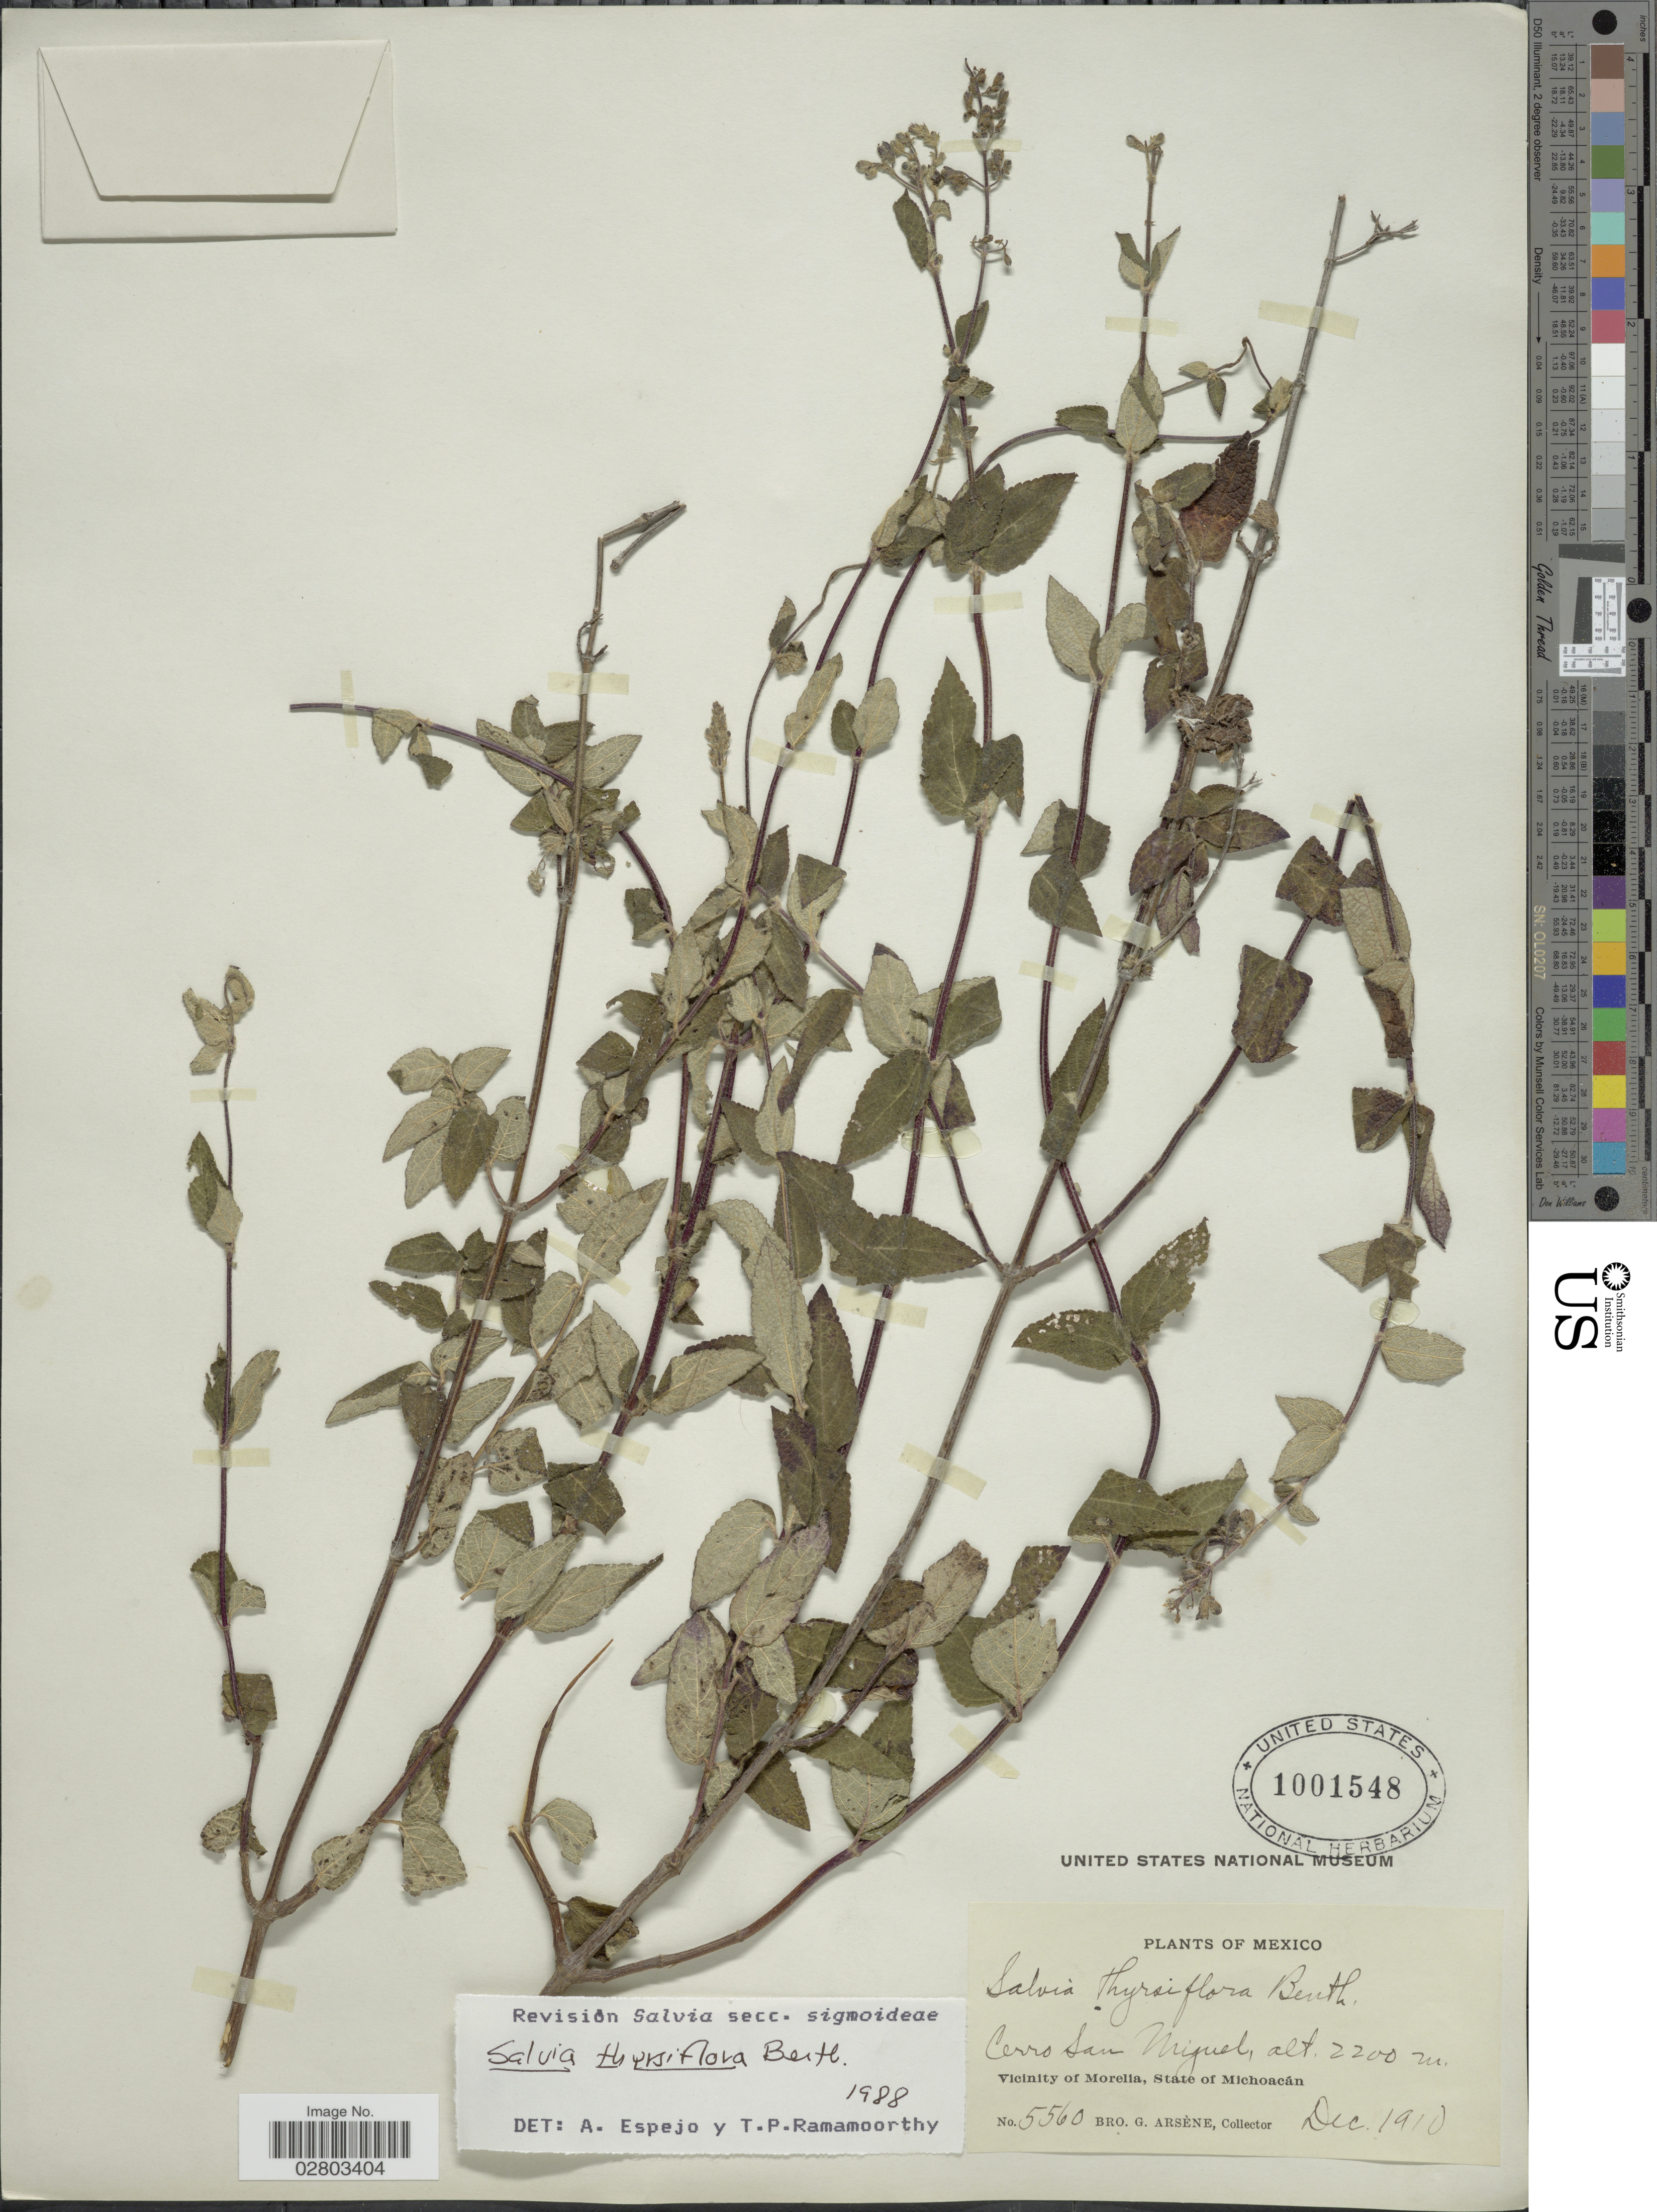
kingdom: Plantae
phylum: Tracheophyta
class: Magnoliopsida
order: Lamiales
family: Lamiaceae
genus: Salvia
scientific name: Salvia thyrsiflora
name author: Benth.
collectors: Bro. G. Arsène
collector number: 5560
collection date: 1910-12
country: Mexico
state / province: Michoacán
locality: Cerro San Miguel, Vicinity of Morelia.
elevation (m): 2200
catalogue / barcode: US 1001548